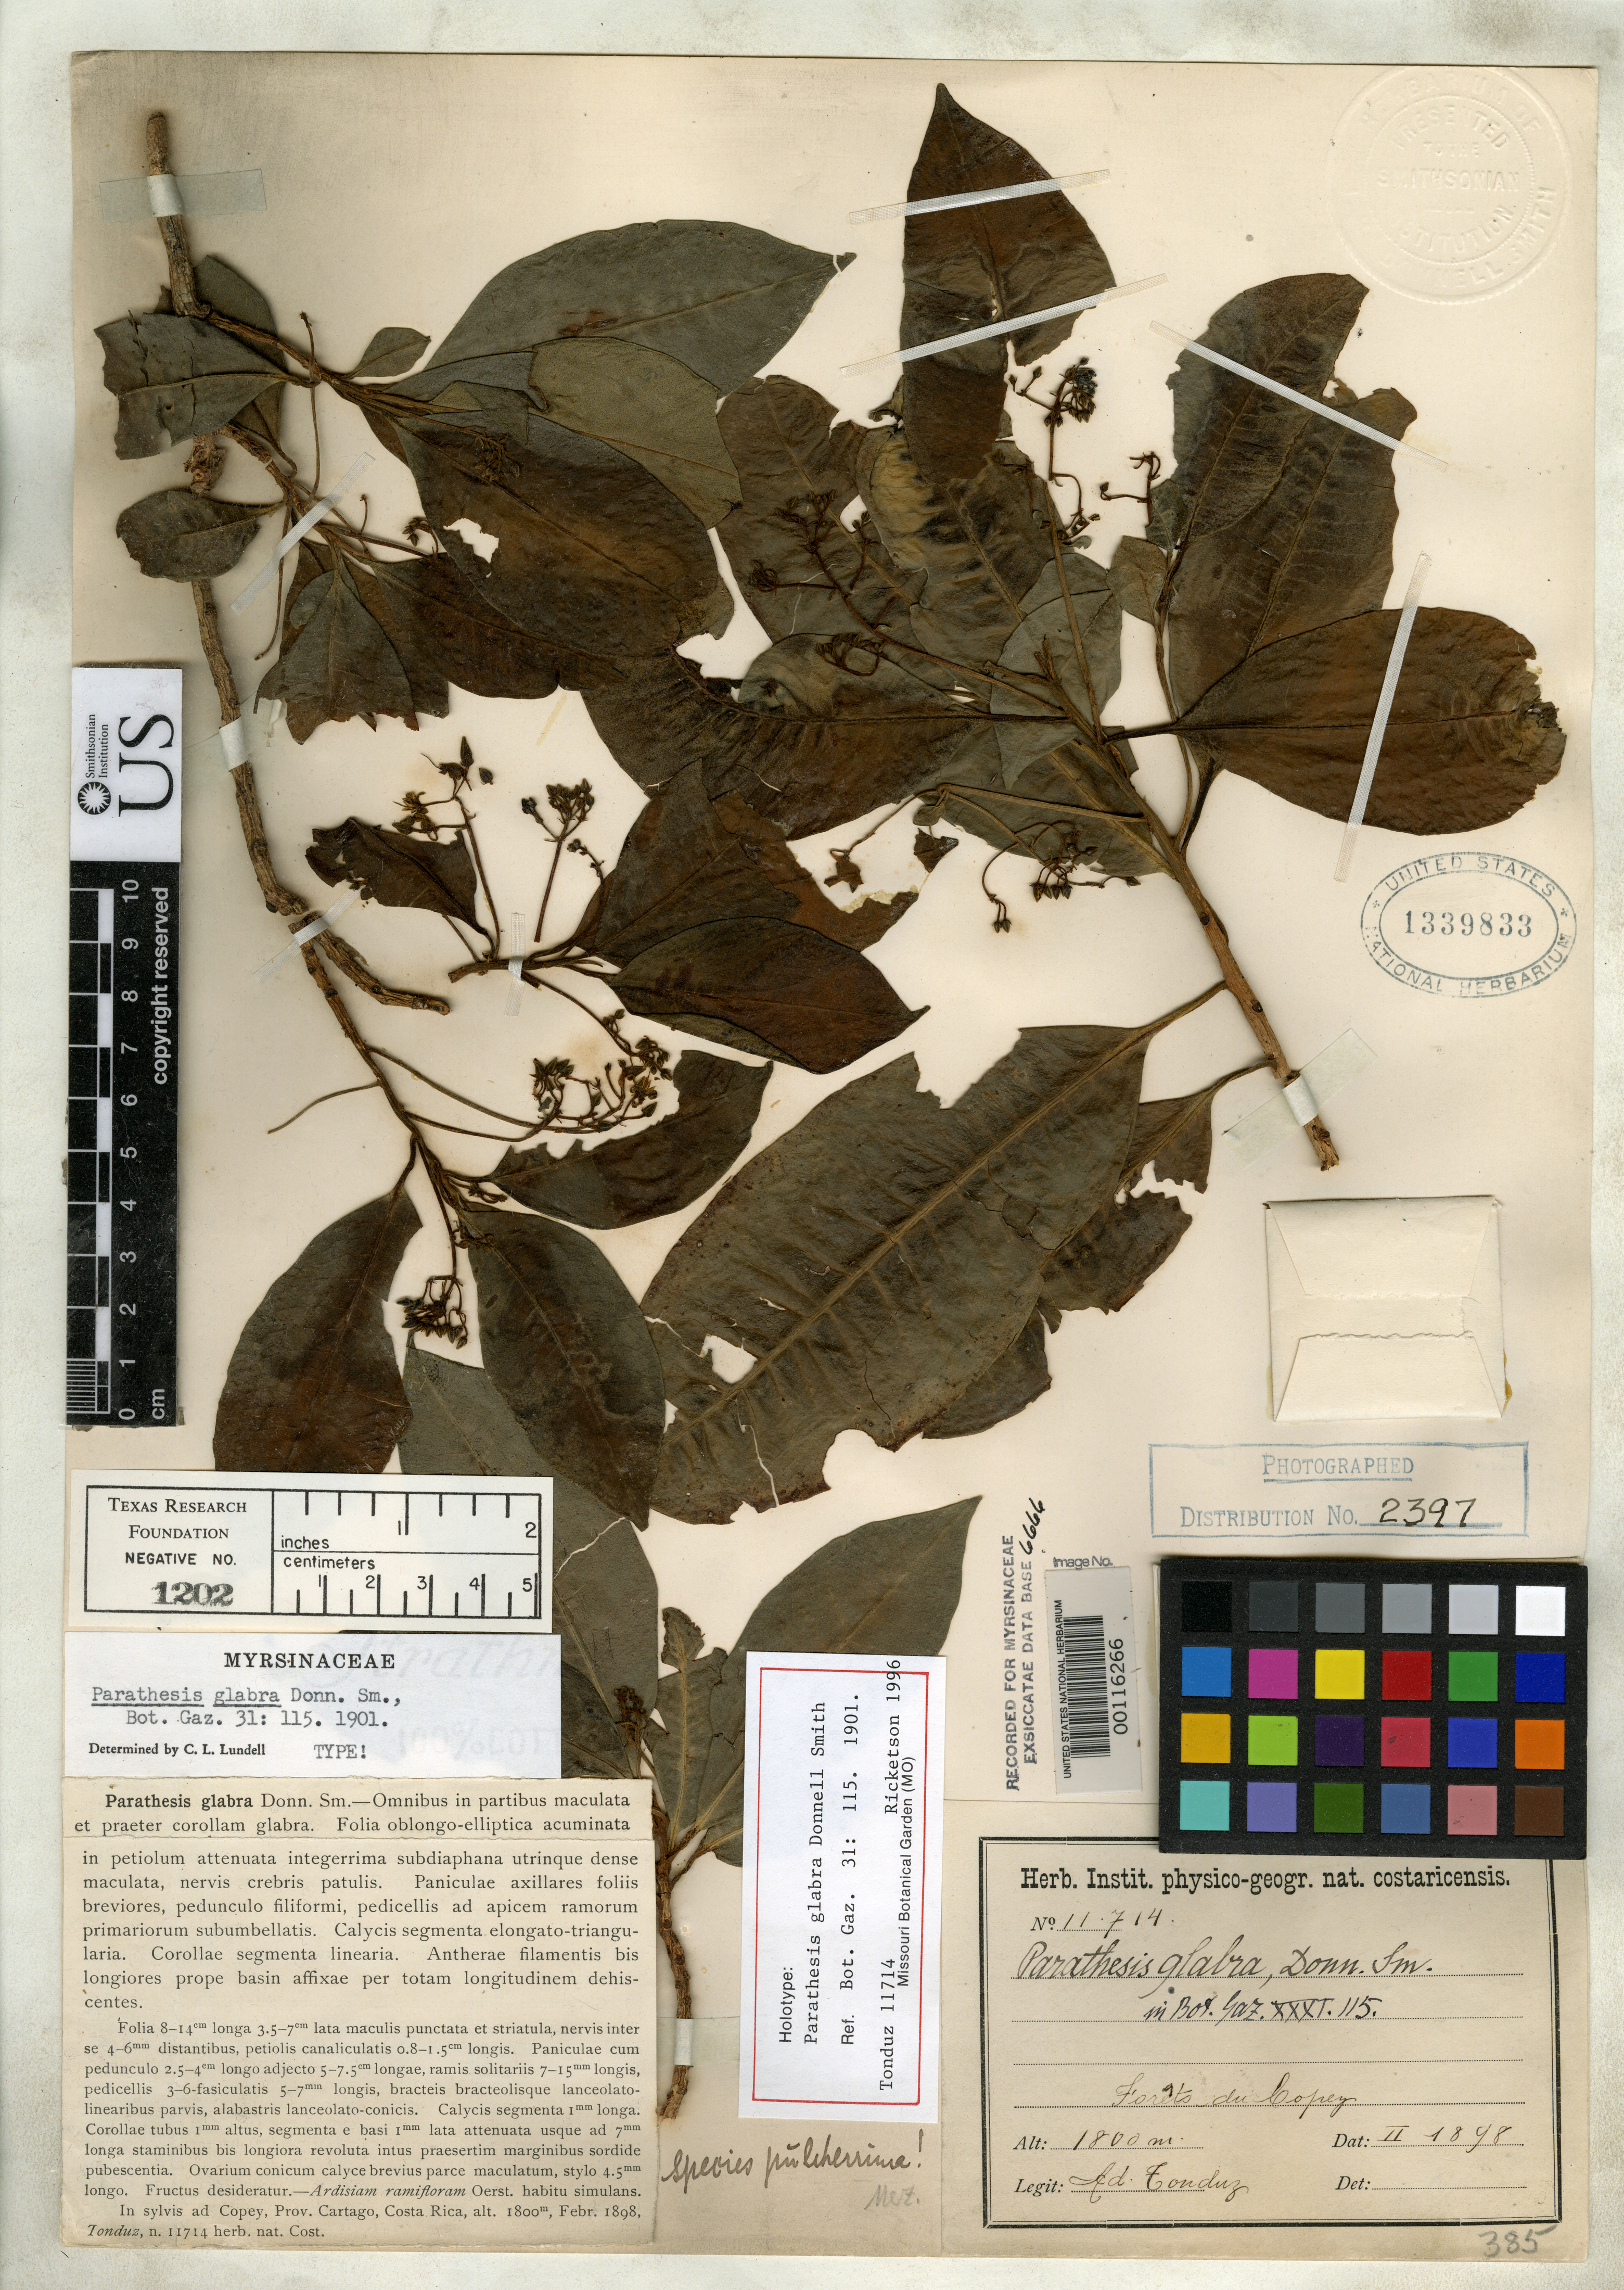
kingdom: Plantae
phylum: Tracheophyta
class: Magnoliopsida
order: Ericales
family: Primulaceae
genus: Parathesis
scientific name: Parathesis glabra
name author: Donn. Sm.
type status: Holotype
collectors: A. Tonduz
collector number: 11714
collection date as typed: Feb 1898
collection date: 1898-02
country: Costa Rica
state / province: San José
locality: Forets du Copey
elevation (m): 1800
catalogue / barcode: US 1339833